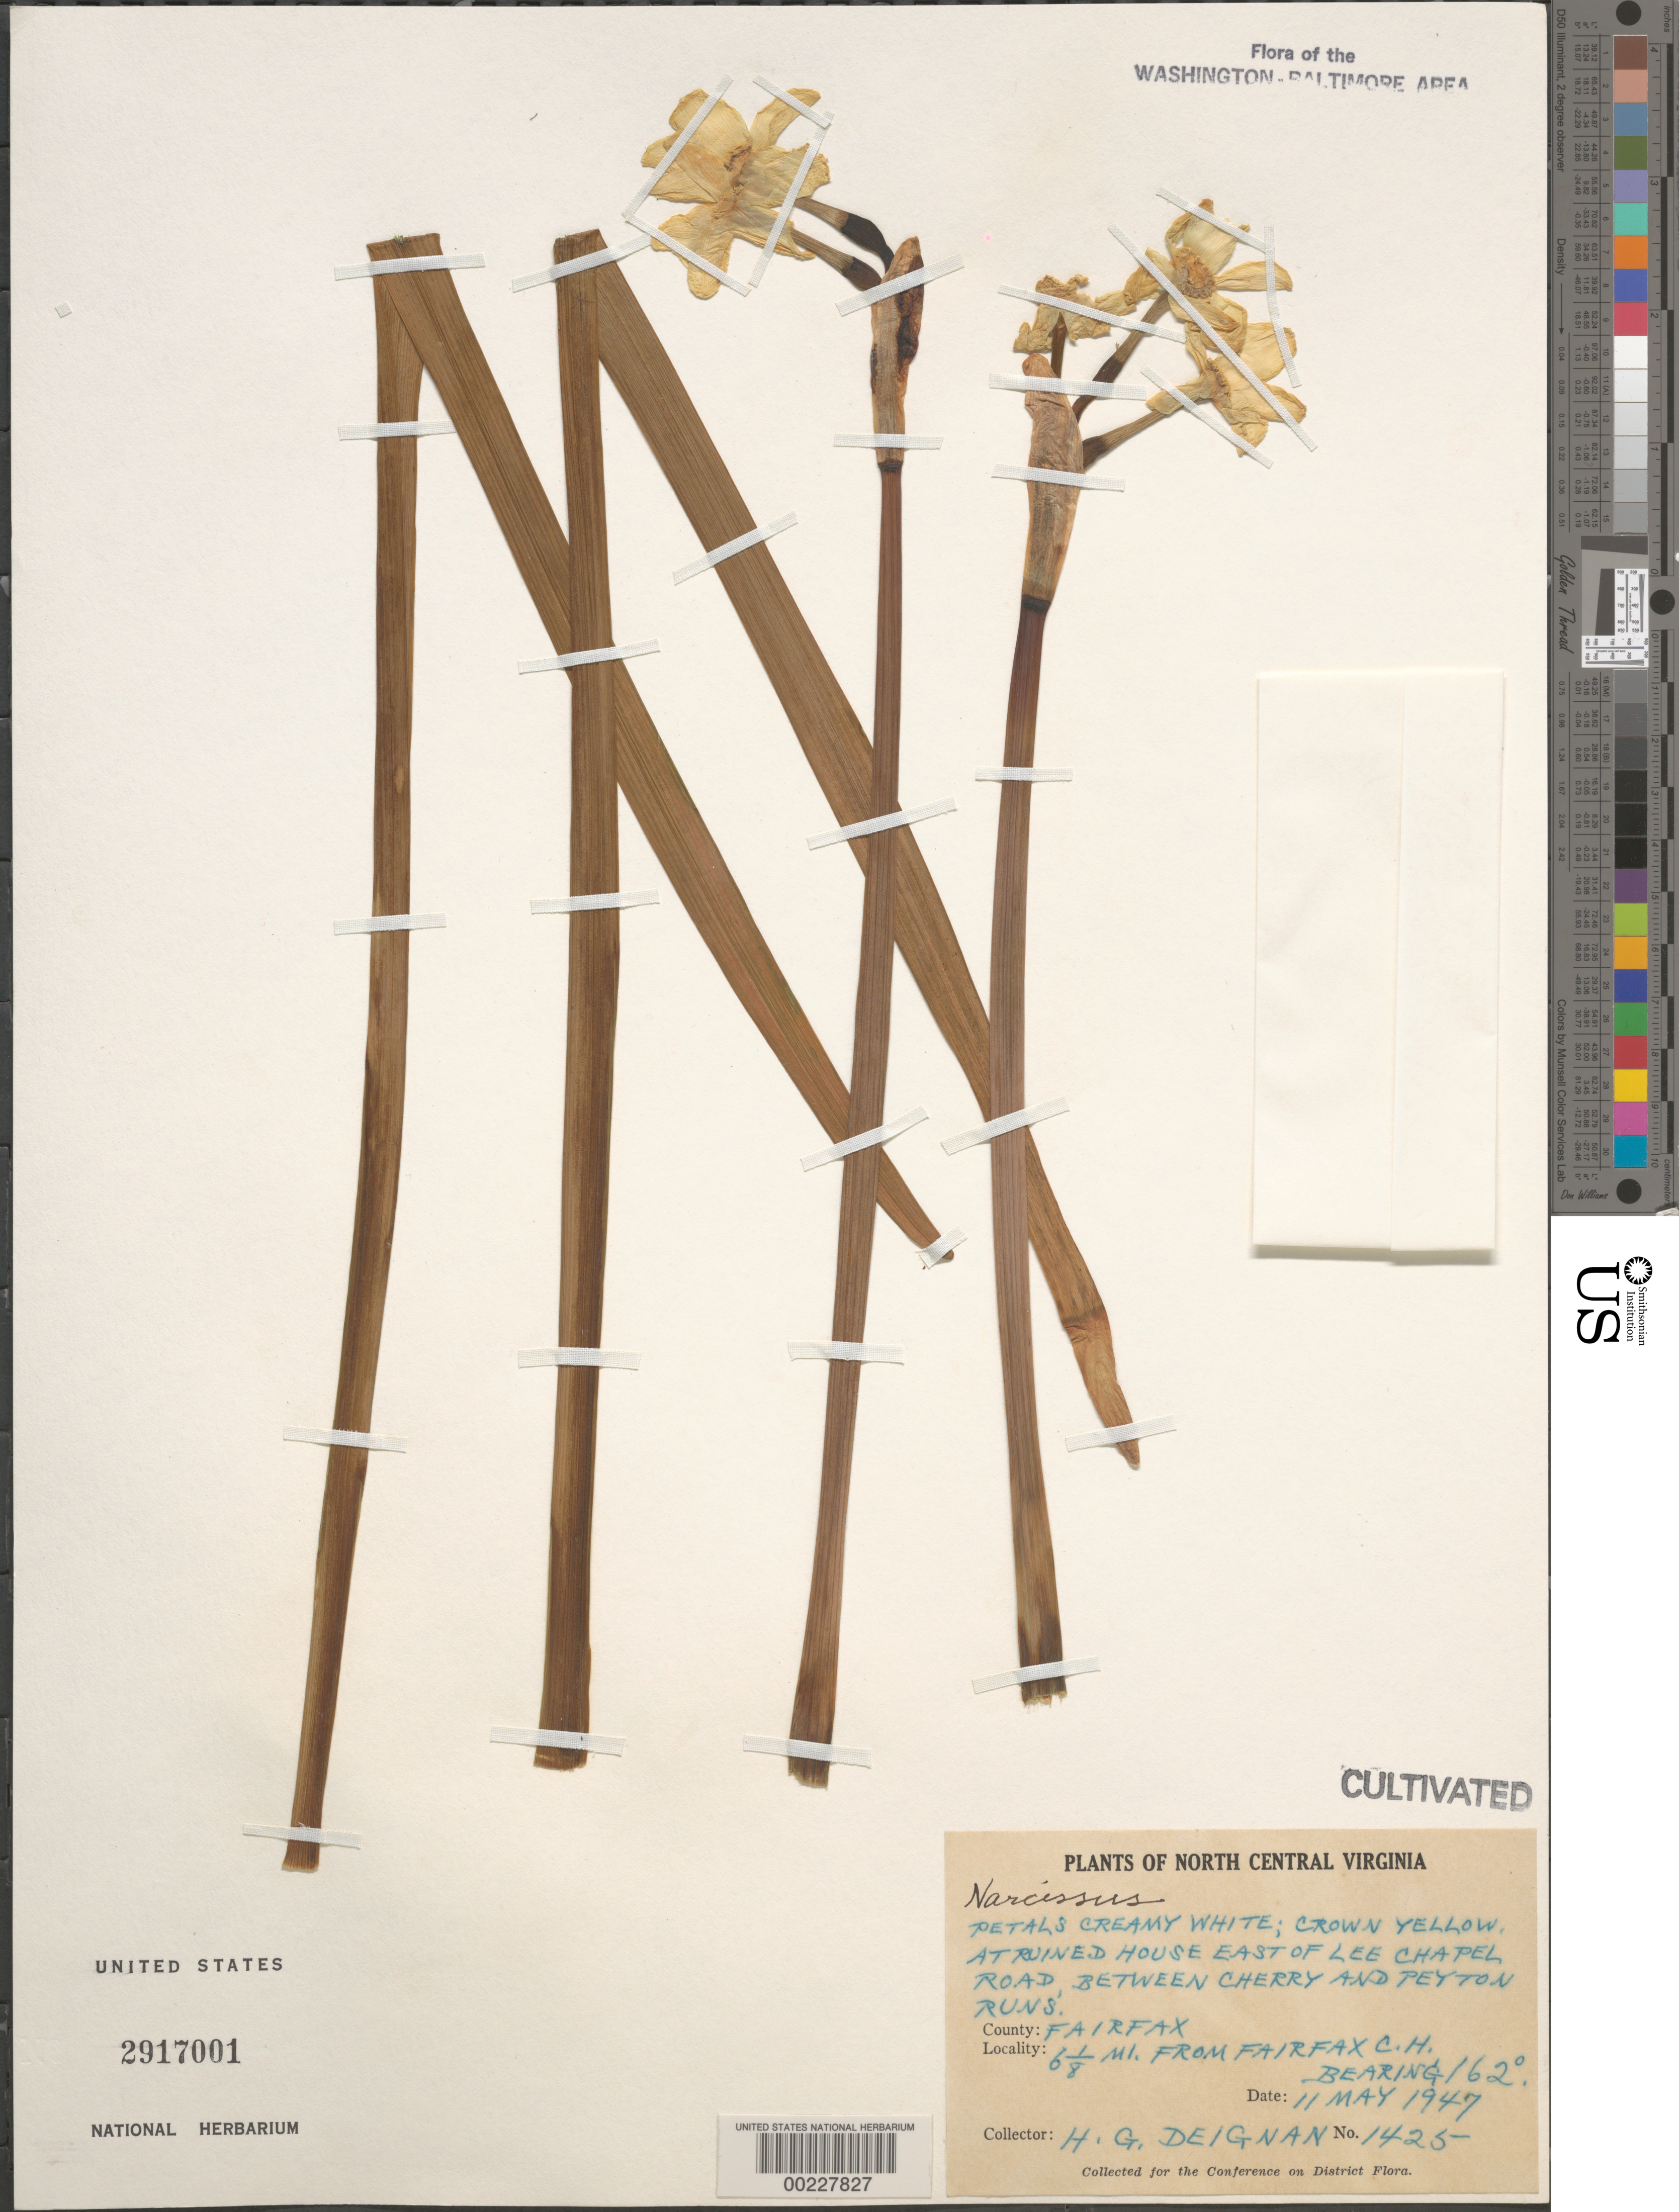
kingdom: Plantae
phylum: Tracheophyta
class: Liliopsida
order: Asparagales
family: Amaryllidaceae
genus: Narcissus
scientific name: Narcissus sp.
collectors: H. Deignan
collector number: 1425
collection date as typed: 11 May 1947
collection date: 1947-05-11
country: United States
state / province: Virginia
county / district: Fairfax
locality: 6 1/8 mi. from Fairfax Court House, at ruined house E of Lee Chapel Road, between Cherry and Peyton Runs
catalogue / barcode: US 2917001